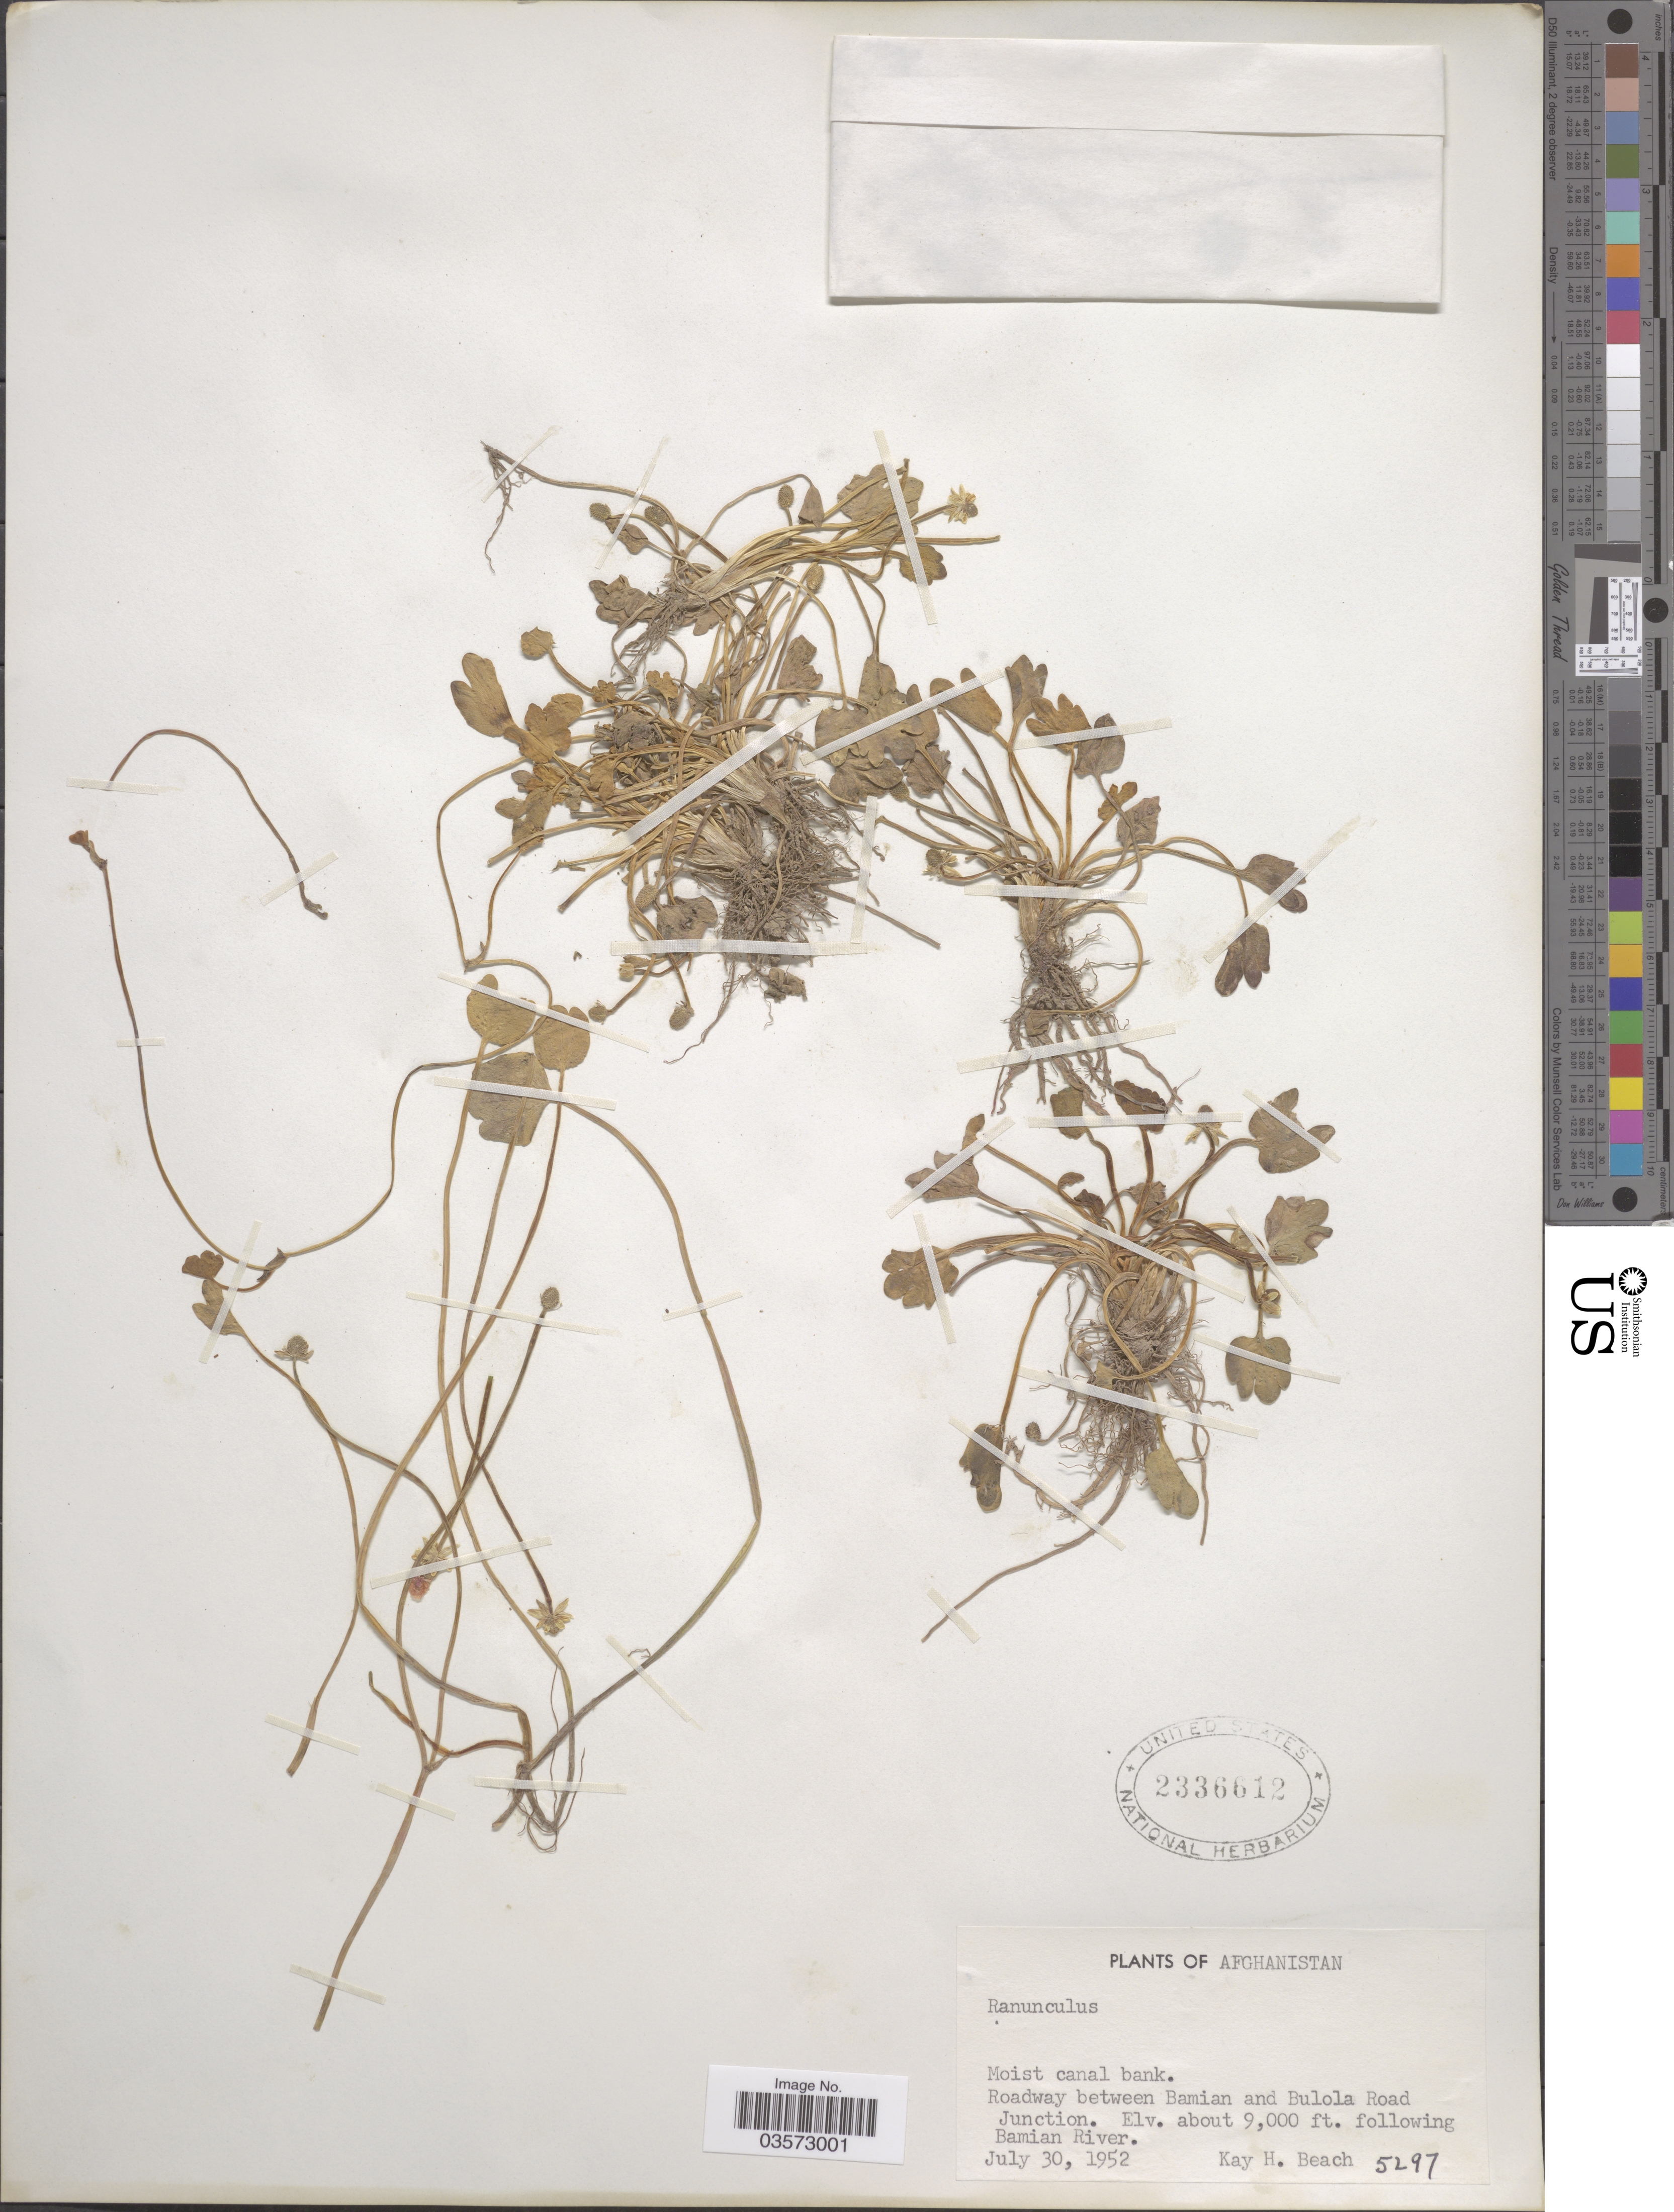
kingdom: Plantae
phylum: Tracheophyta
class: Magnoliopsida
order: Ranunculales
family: Ranunculaceae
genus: Ranunculus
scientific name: Ranunculus sp.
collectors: K. H. Beach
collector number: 5297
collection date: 1952-07-30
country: Afghanistan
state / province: Bamian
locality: Roadway between Bamian and Bulola Road Junction. Bamian River.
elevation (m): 2743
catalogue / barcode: US 2336612